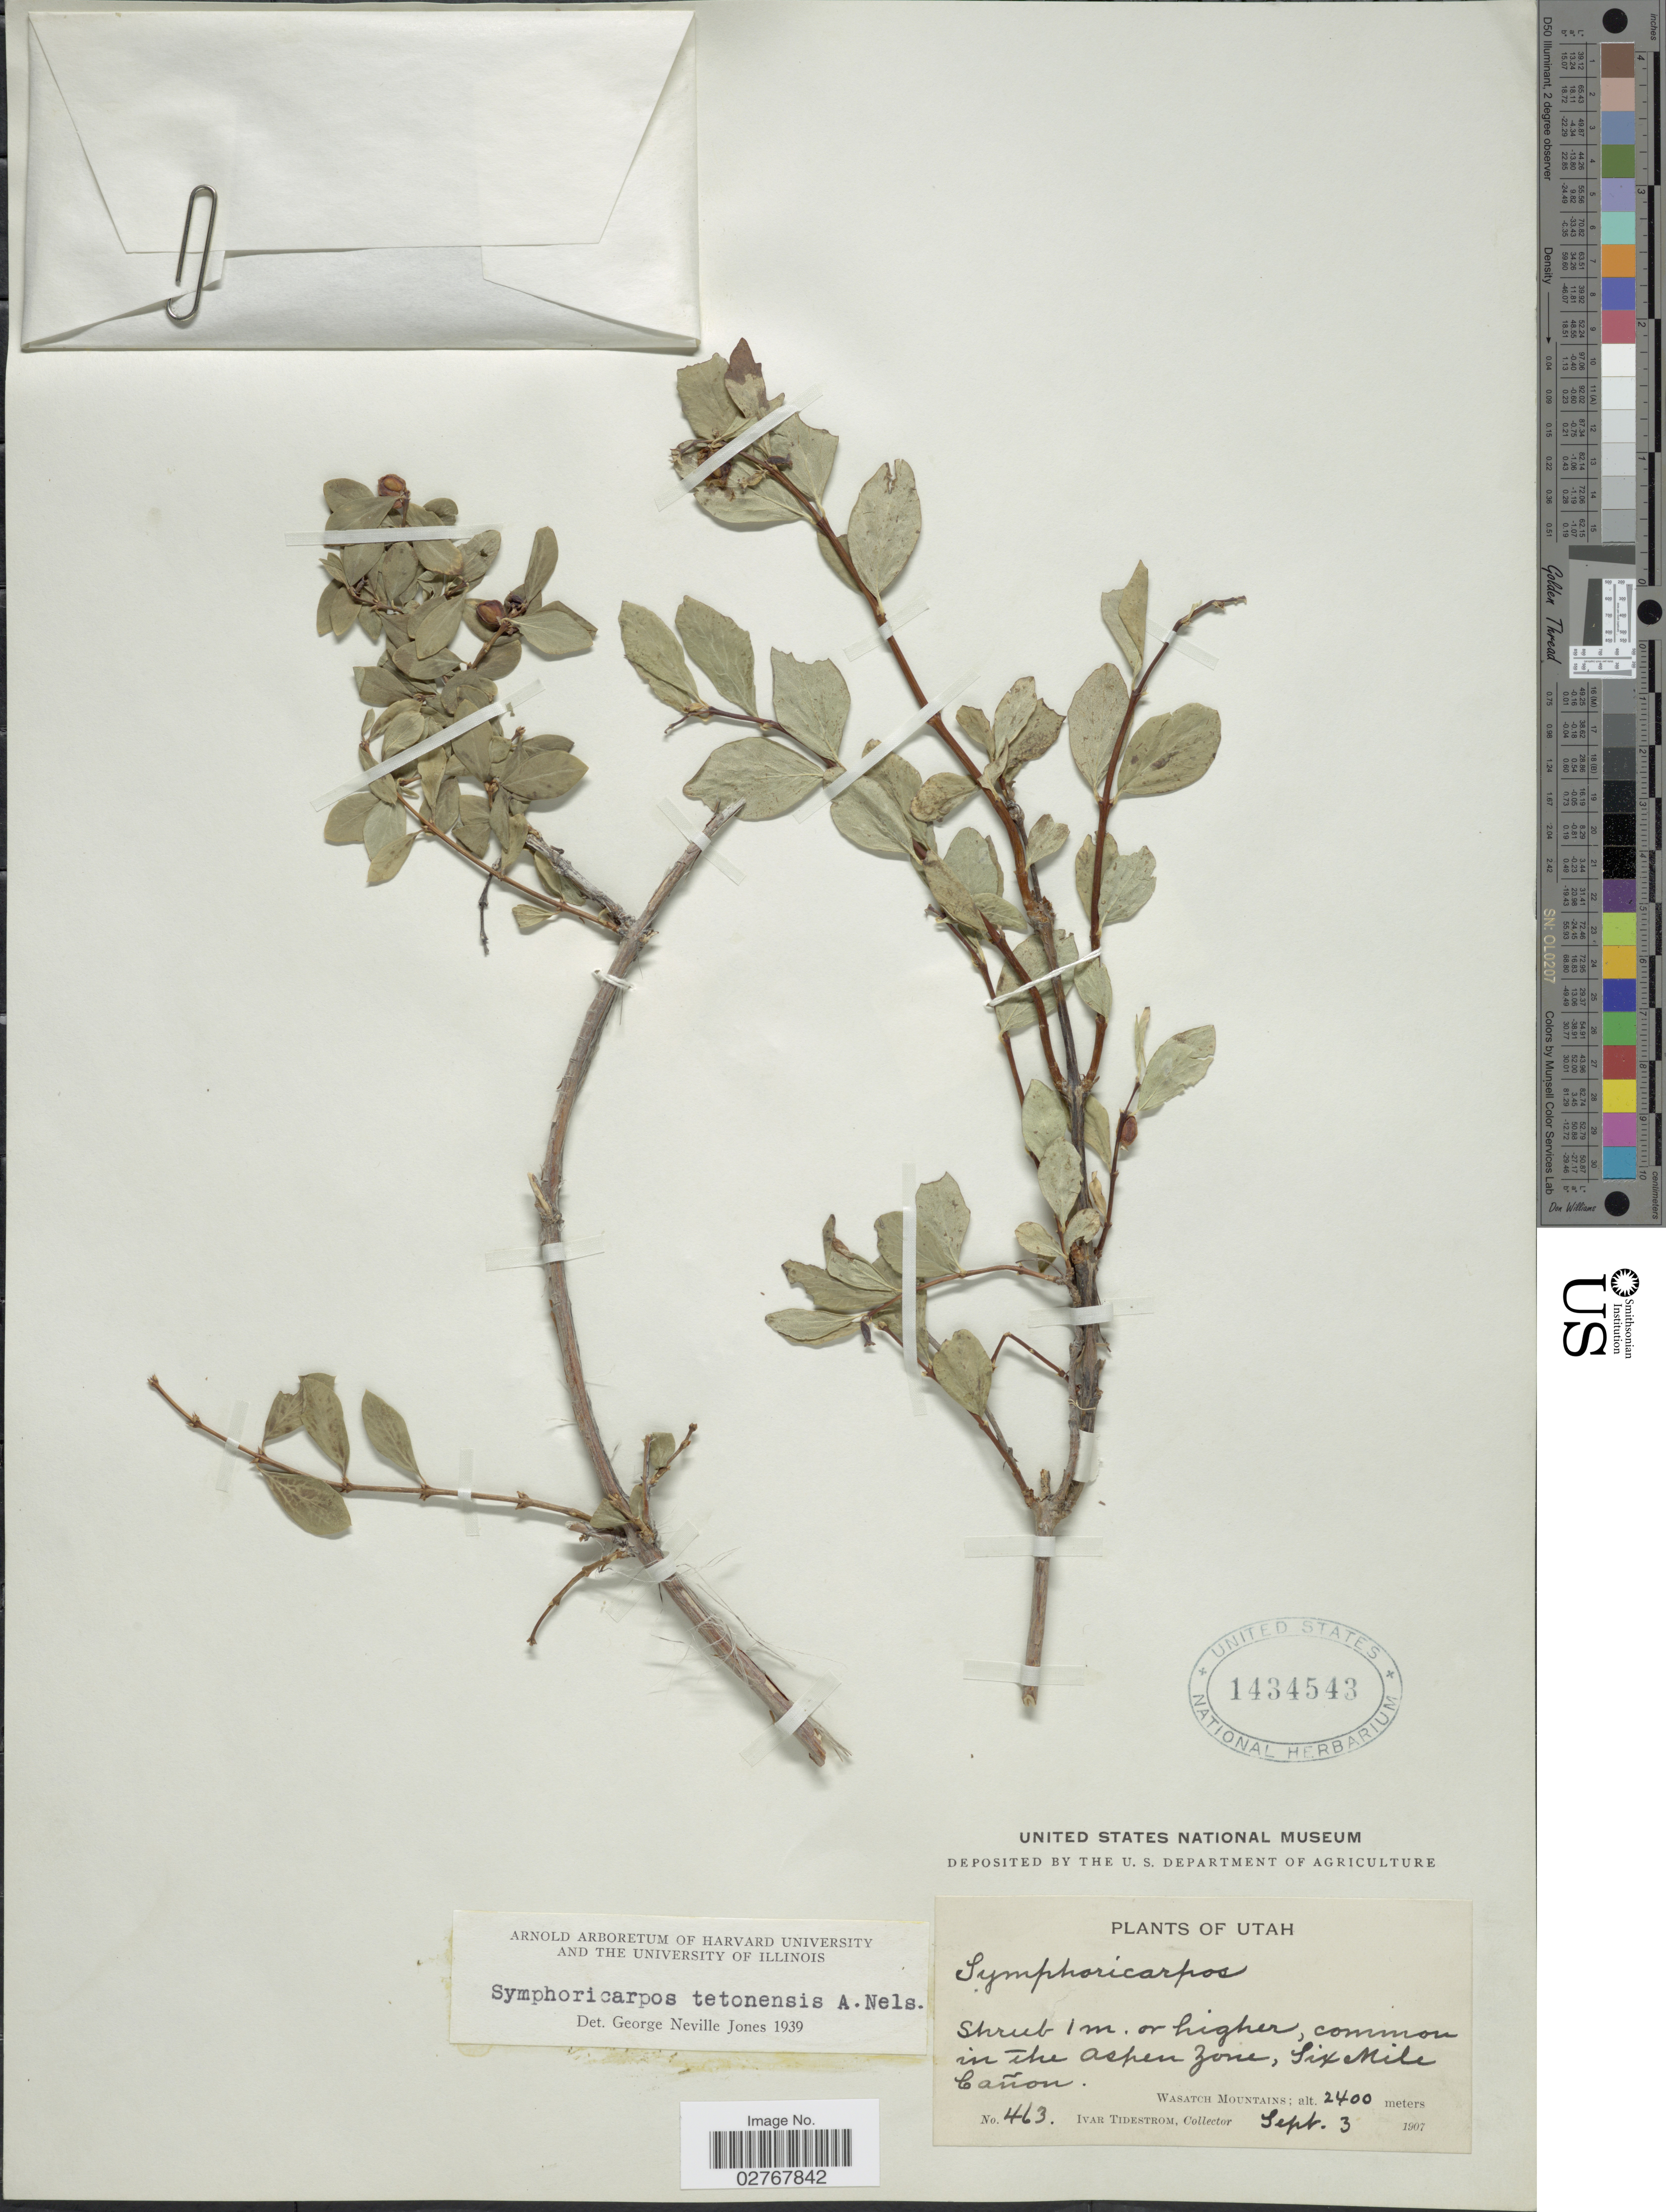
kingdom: Plantae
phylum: Tracheophyta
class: Magnoliopsida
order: Dipsacales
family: Caprifoliaceae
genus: Symphoricarpos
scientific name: Symphoricarpos tetonensis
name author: A. Nelson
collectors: I. F. Tidestrom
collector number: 463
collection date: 1907-09-03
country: United States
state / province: Utah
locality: Common in the Aspen Zone, Six Mile Canon, Wasatch Mountains.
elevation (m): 2400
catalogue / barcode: US 1434543